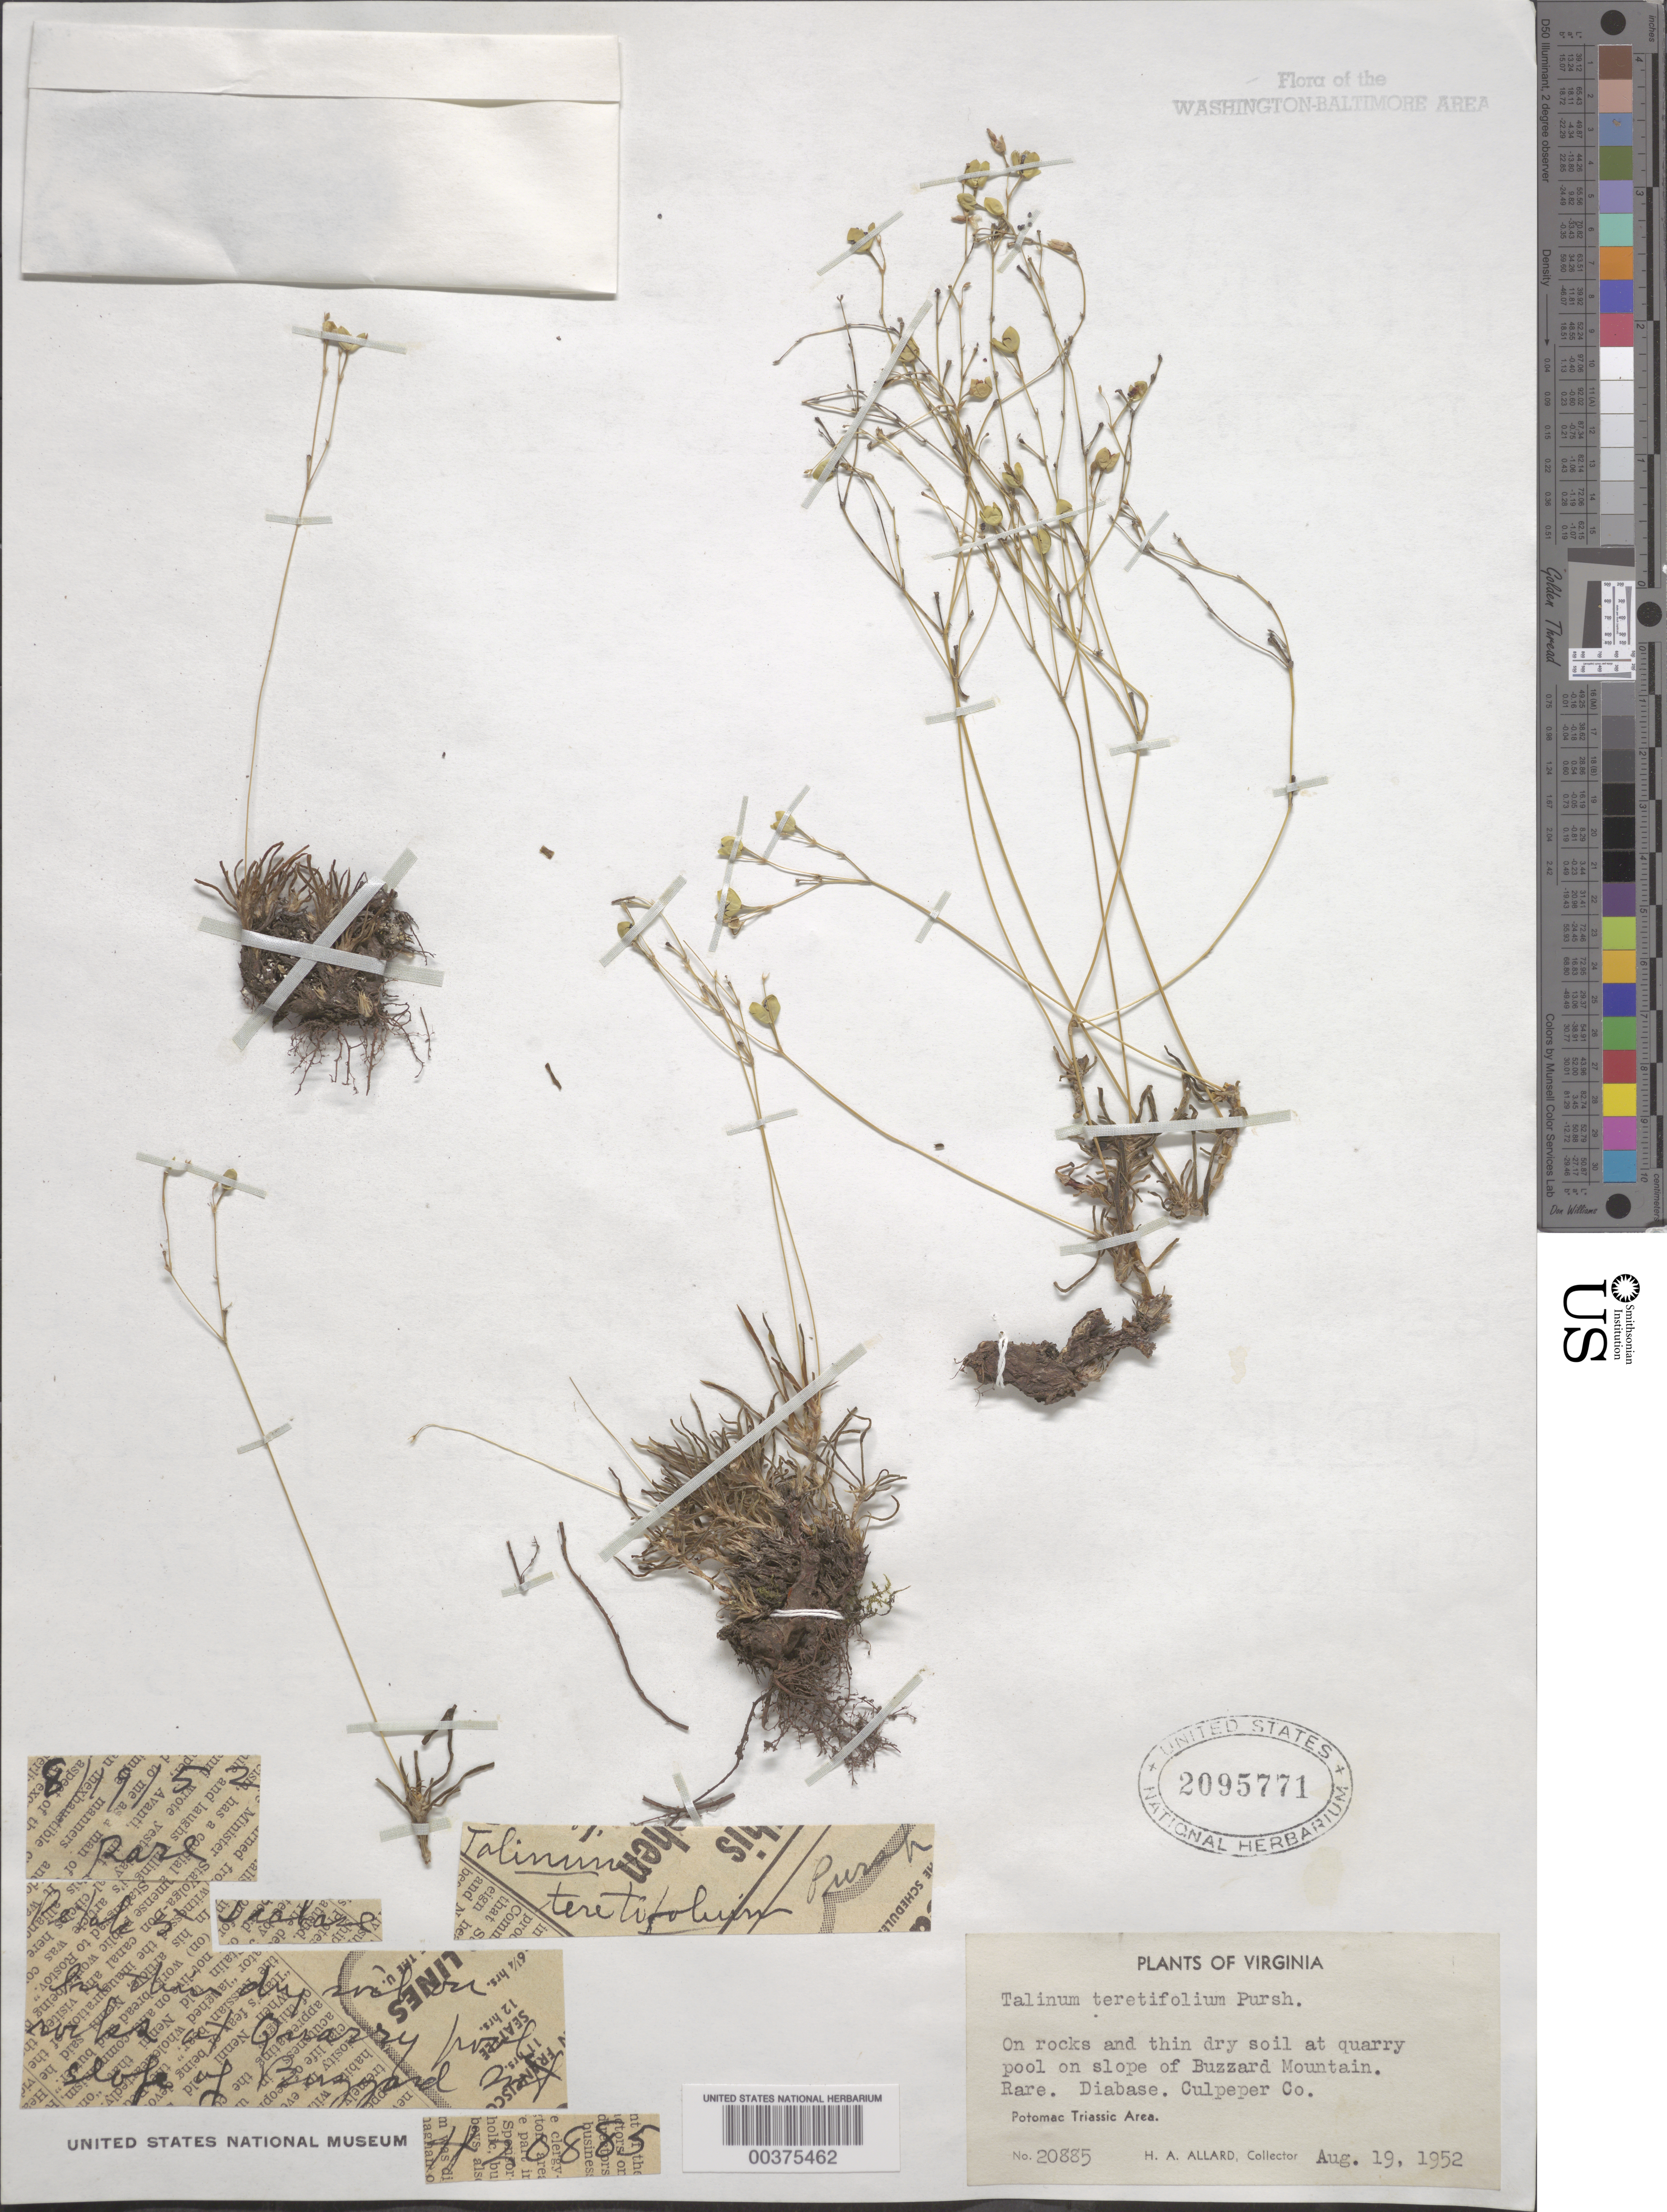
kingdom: Plantae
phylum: Tracheophyta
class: Magnoliopsida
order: Caryophyllales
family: Montiaceae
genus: Phemeranthus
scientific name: Phemeranthus teretifolius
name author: (Pursh) Raf.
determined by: Strong, Mark T., (BOT), Smithsonian Institution - National Museum of Natural History (UNITED STATES)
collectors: H. A. Allard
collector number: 20885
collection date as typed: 19 Aug 1952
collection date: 1952-08-19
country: United States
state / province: Virginia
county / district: Culpeper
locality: Buzzard Mountain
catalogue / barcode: US 2095771